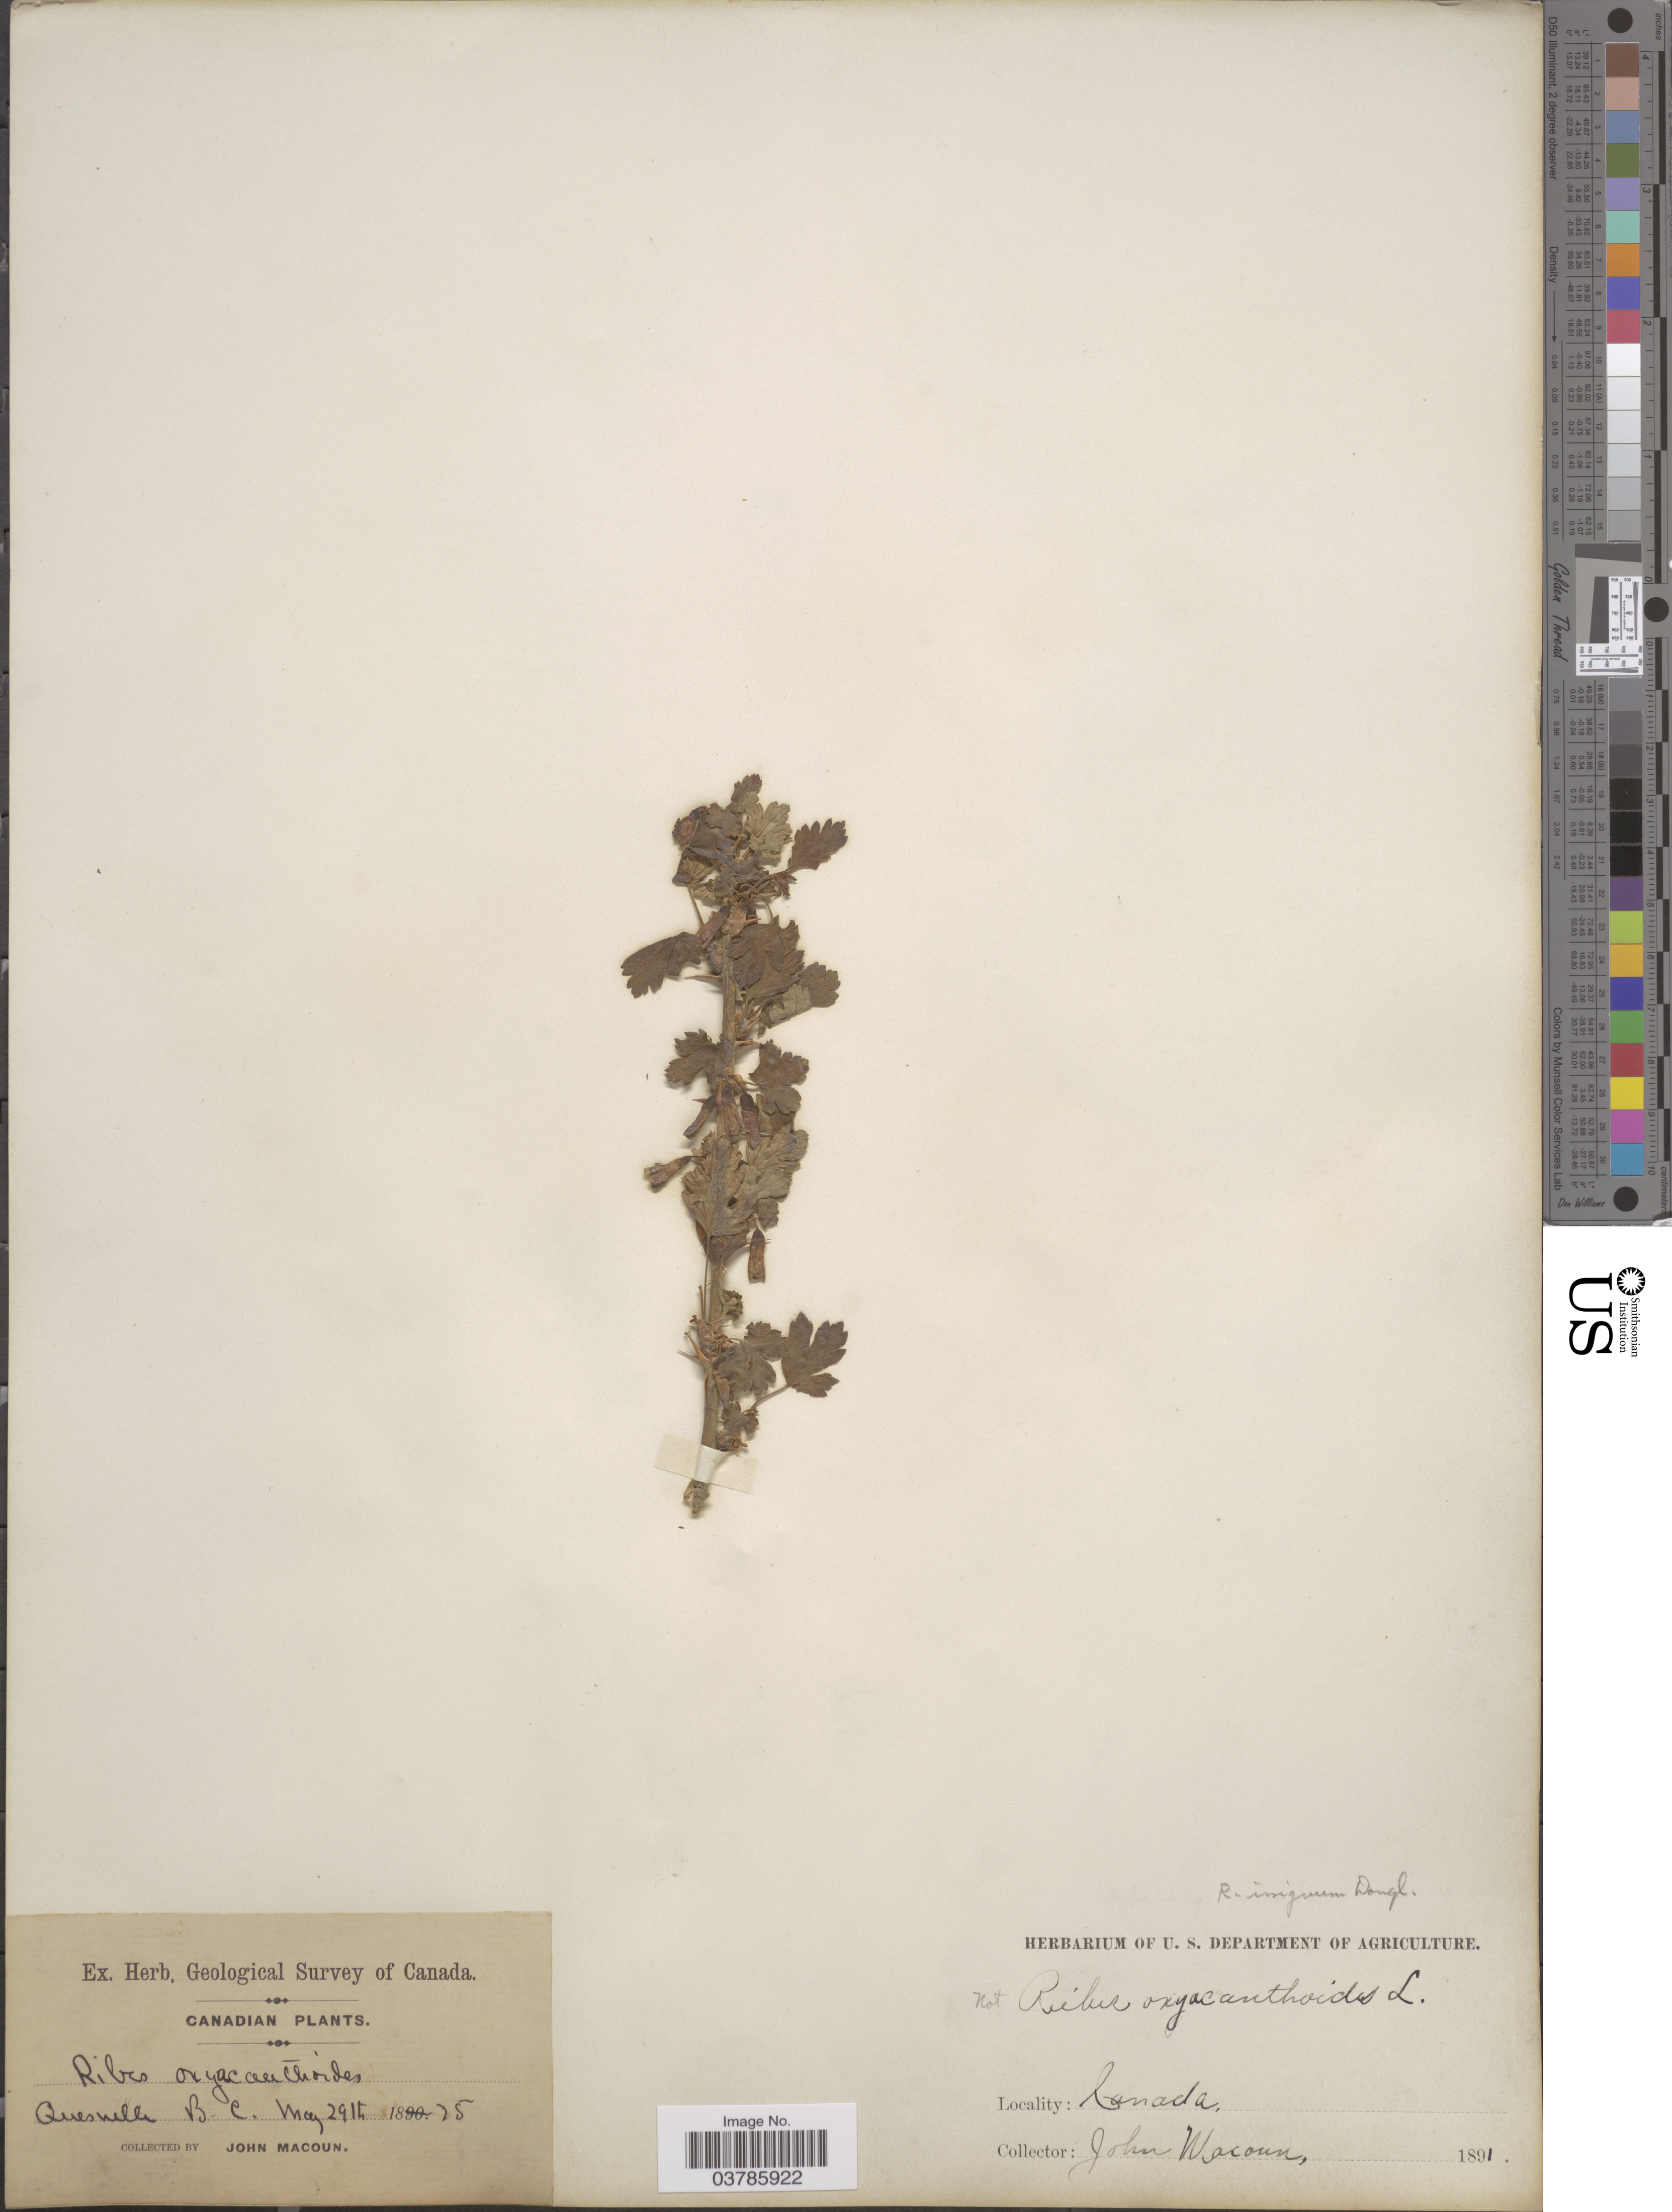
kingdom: Plantae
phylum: Tracheophyta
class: Magnoliopsida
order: Saxifragales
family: Grossulariaceae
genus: Ribes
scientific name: Ribes oxyacanthoides var. irriguum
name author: (Douglas) Jancz.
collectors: J. Macoun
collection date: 1825-05-29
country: Canada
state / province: British Columbia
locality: Quesnelle.